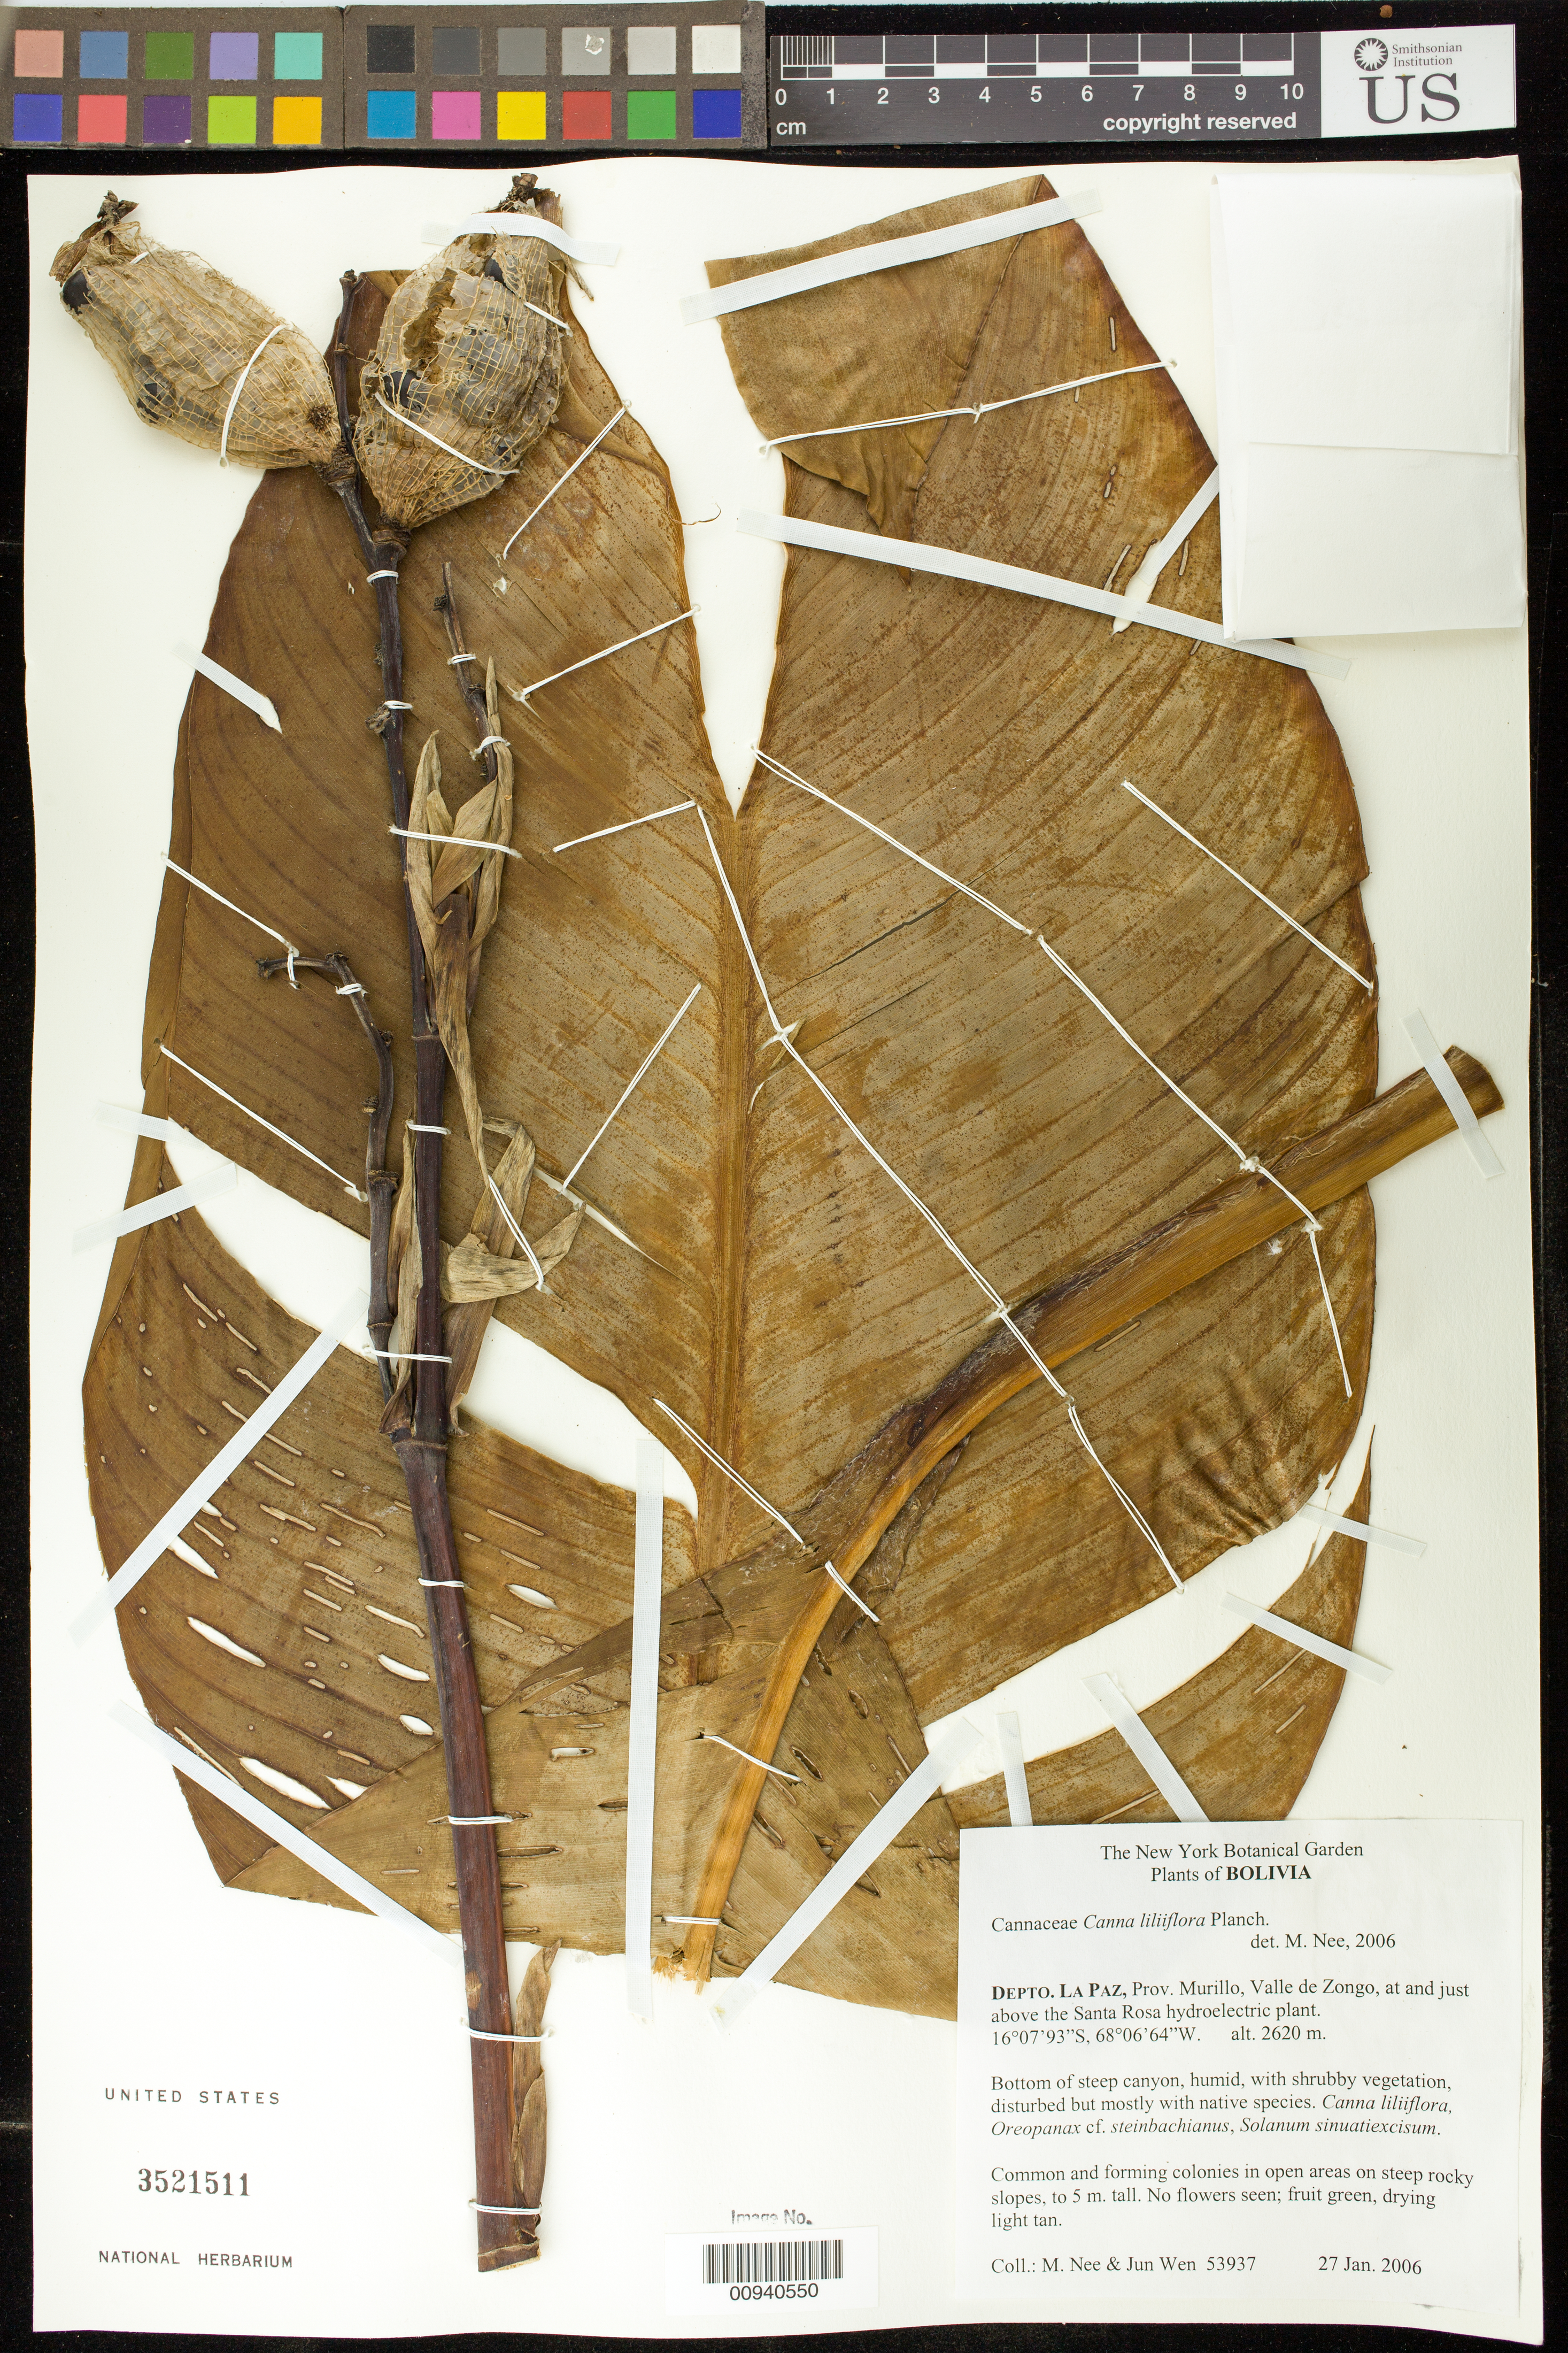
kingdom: Plantae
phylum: Tracheophyta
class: Liliopsida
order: Zingiberales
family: Cannaceae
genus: Canna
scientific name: Canna liliiflora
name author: Warsz. ex Planch.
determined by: Nee, Michael H.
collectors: J. Wen & M. Nee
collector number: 53937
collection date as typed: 27 Jan 2006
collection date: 2006-01-27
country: Bolivia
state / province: La Paz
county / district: Murillo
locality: Valle de Zongo, at and just above the Santa Rosa hydroelectric plant.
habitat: Bottom of steep canyon, humid, with shrubby vegetation, disturbed but mostly with native species.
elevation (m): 2620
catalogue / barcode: US 3521511